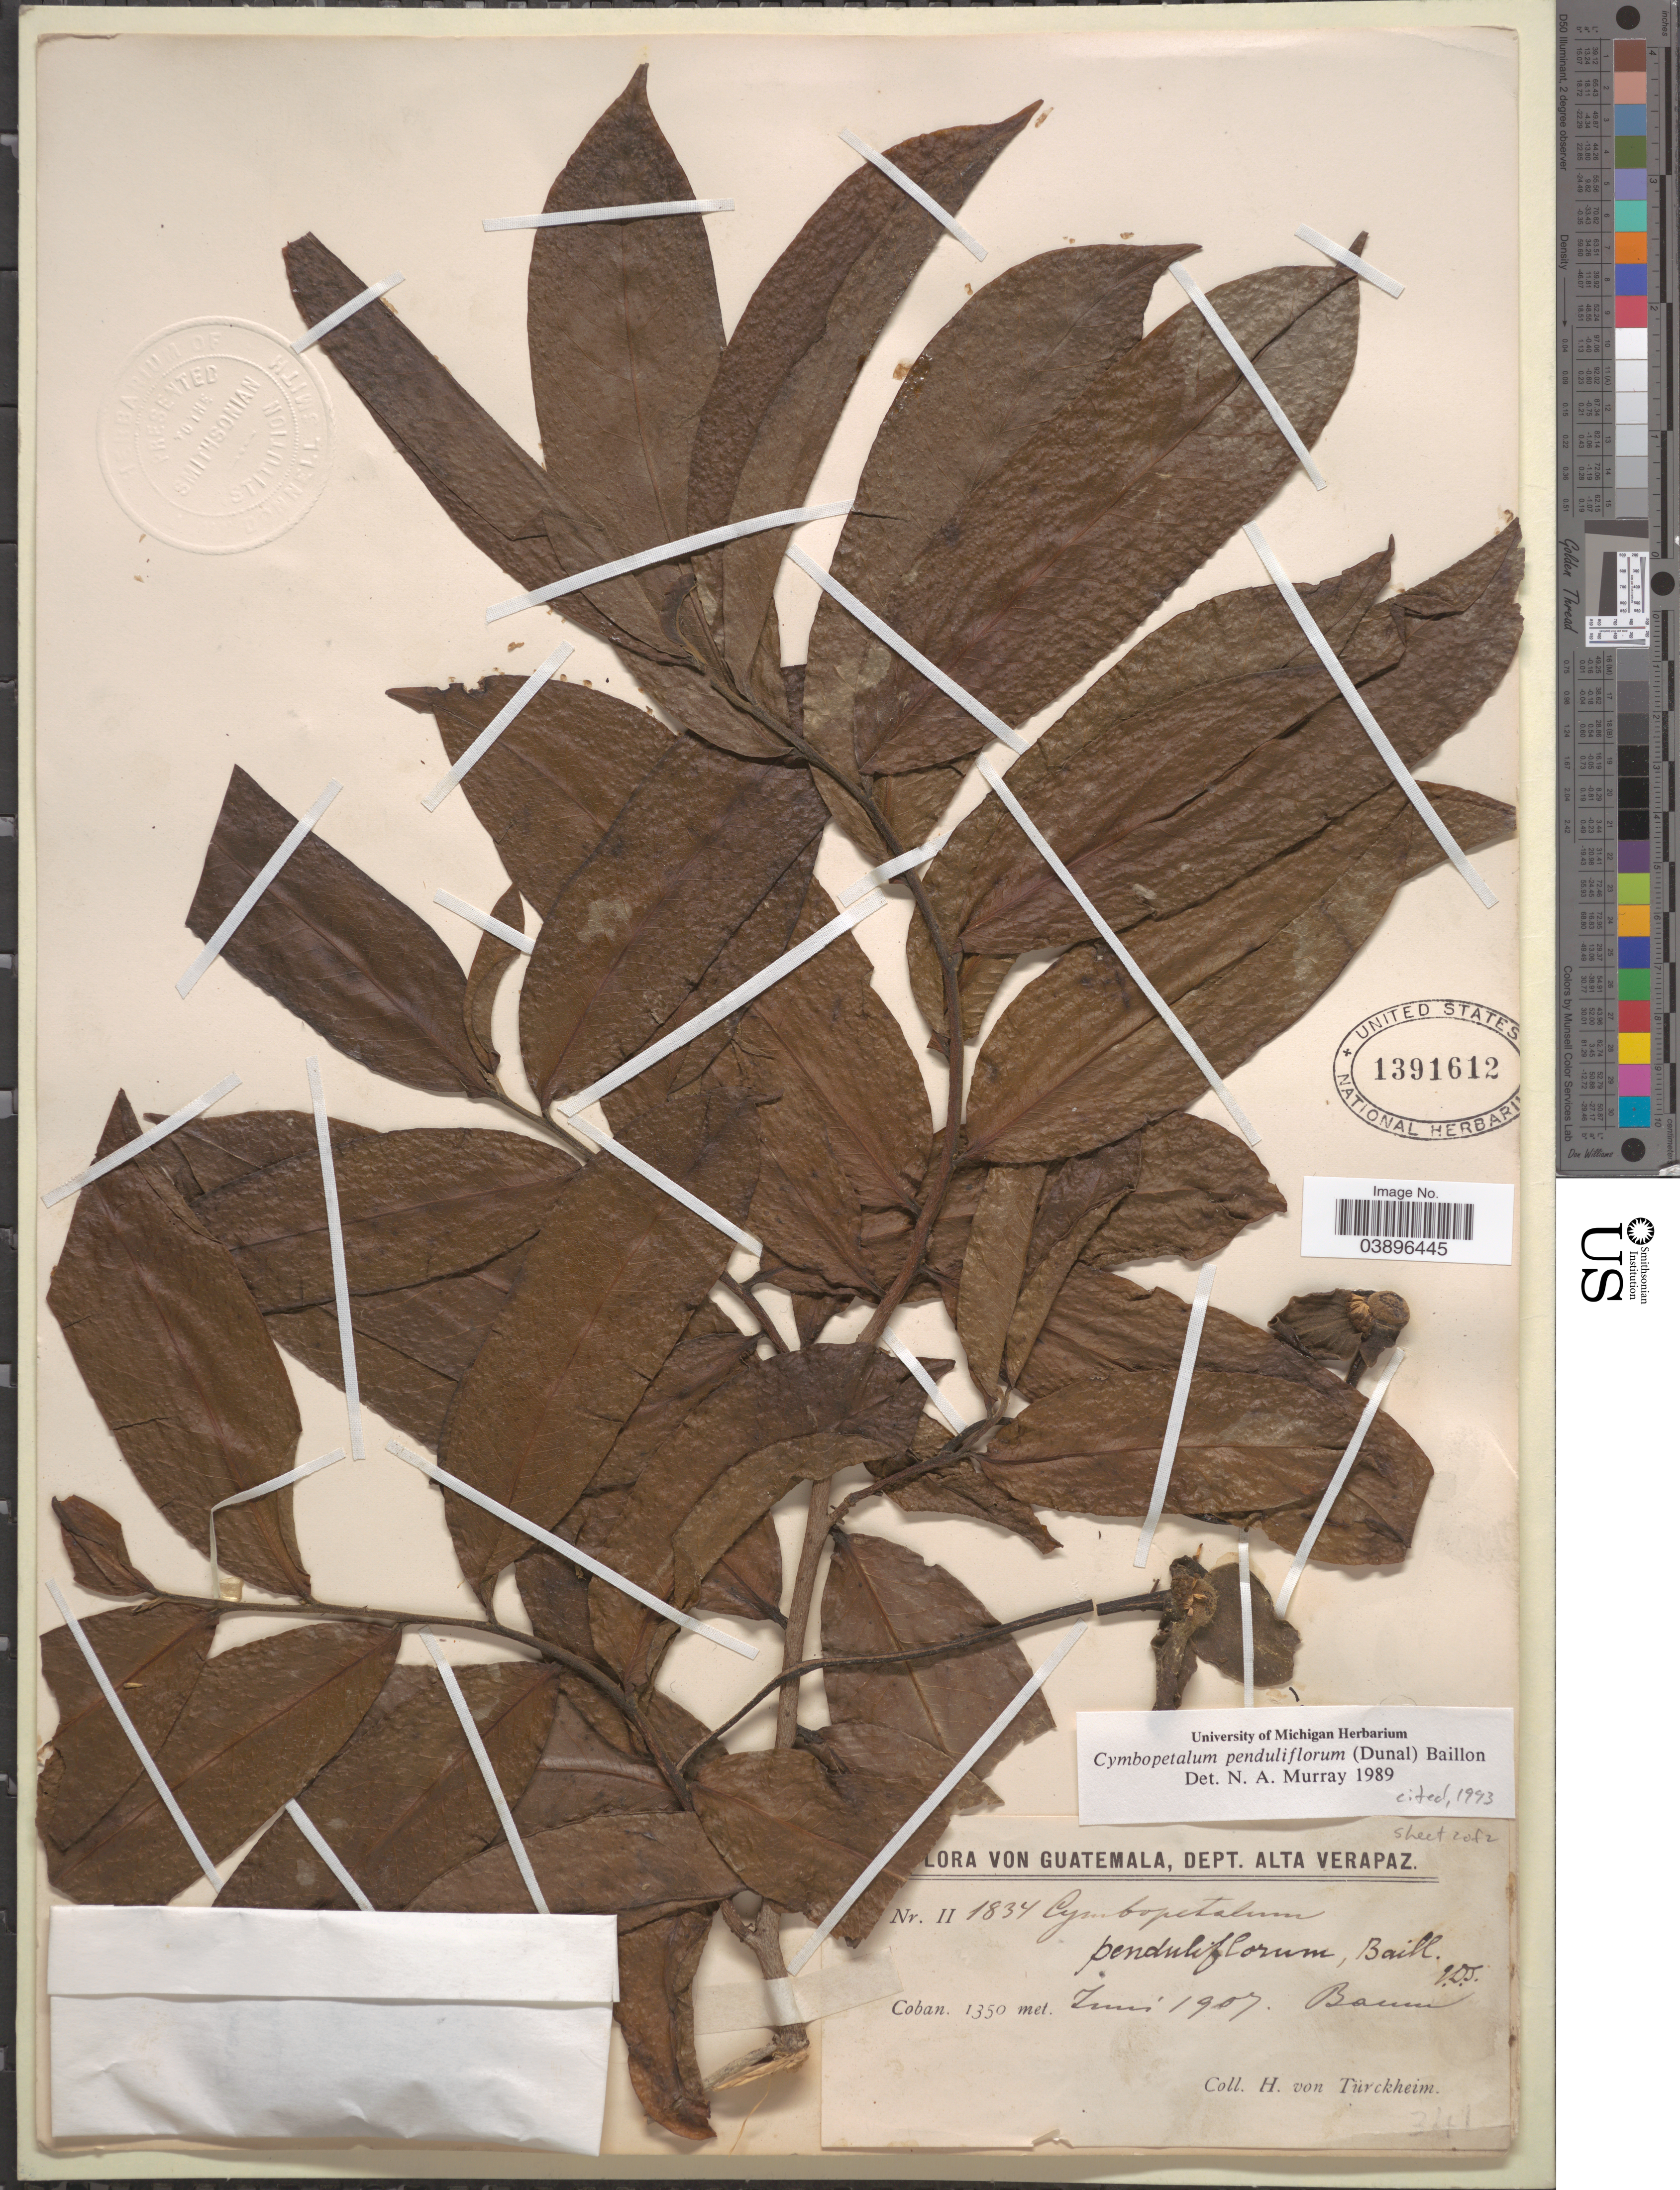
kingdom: Plantae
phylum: Tracheophyta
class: Magnoliopsida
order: Magnoliales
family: Annonaceae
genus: Cymbopetalum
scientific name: Cymbopetalum penduliflorum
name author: (Dunal) Baill.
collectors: H. von Türckheim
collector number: II 1834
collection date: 1907-06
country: Guatemala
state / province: Alta Verapaz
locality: Dept. Alta Verapaz. Coban.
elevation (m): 1350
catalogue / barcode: US 1391612